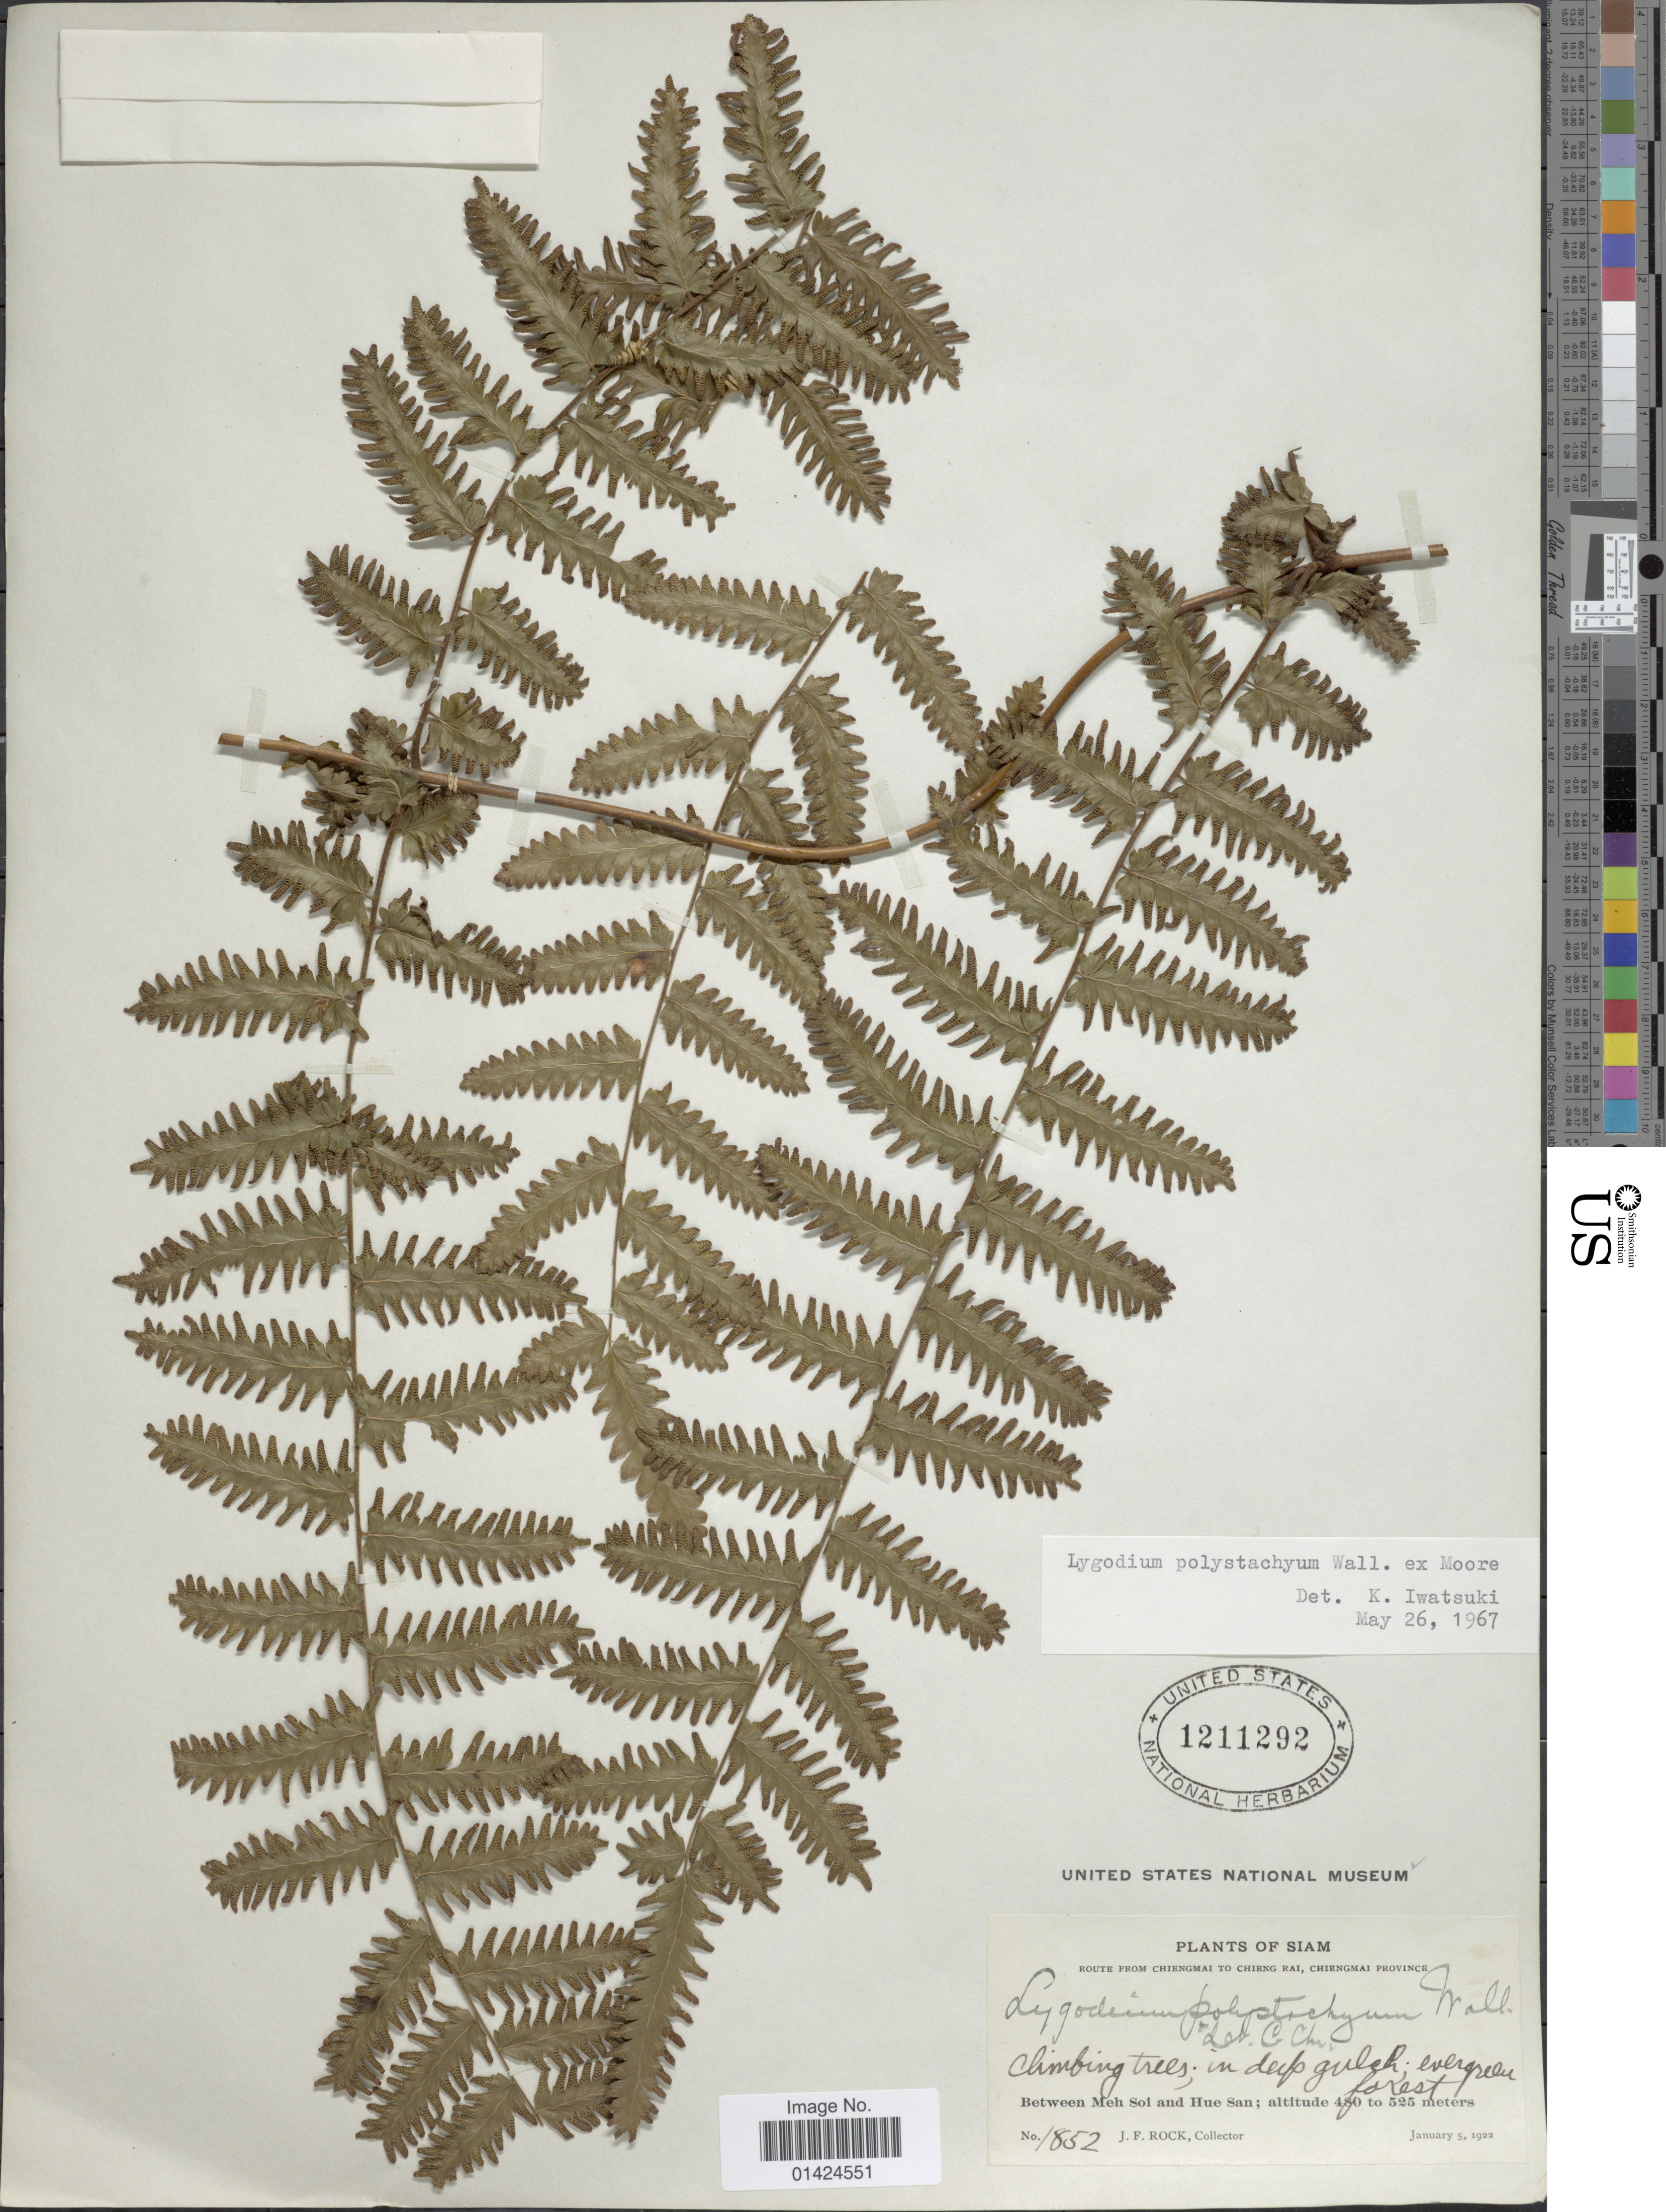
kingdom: Plantae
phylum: Tracheophyta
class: Polypodiopsida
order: Schizaeales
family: Lygodiaceae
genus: Lygodium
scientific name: Lygodium polystachyum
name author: Wall. ex T. Moore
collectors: J. Rock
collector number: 1852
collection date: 1922-01-05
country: Thailand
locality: Siam, route from Chiengmai to Chieng Rai, Chiengmai Province.Between Meh Soi and Hue San. In deep gulch.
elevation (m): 480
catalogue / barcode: US 1211292